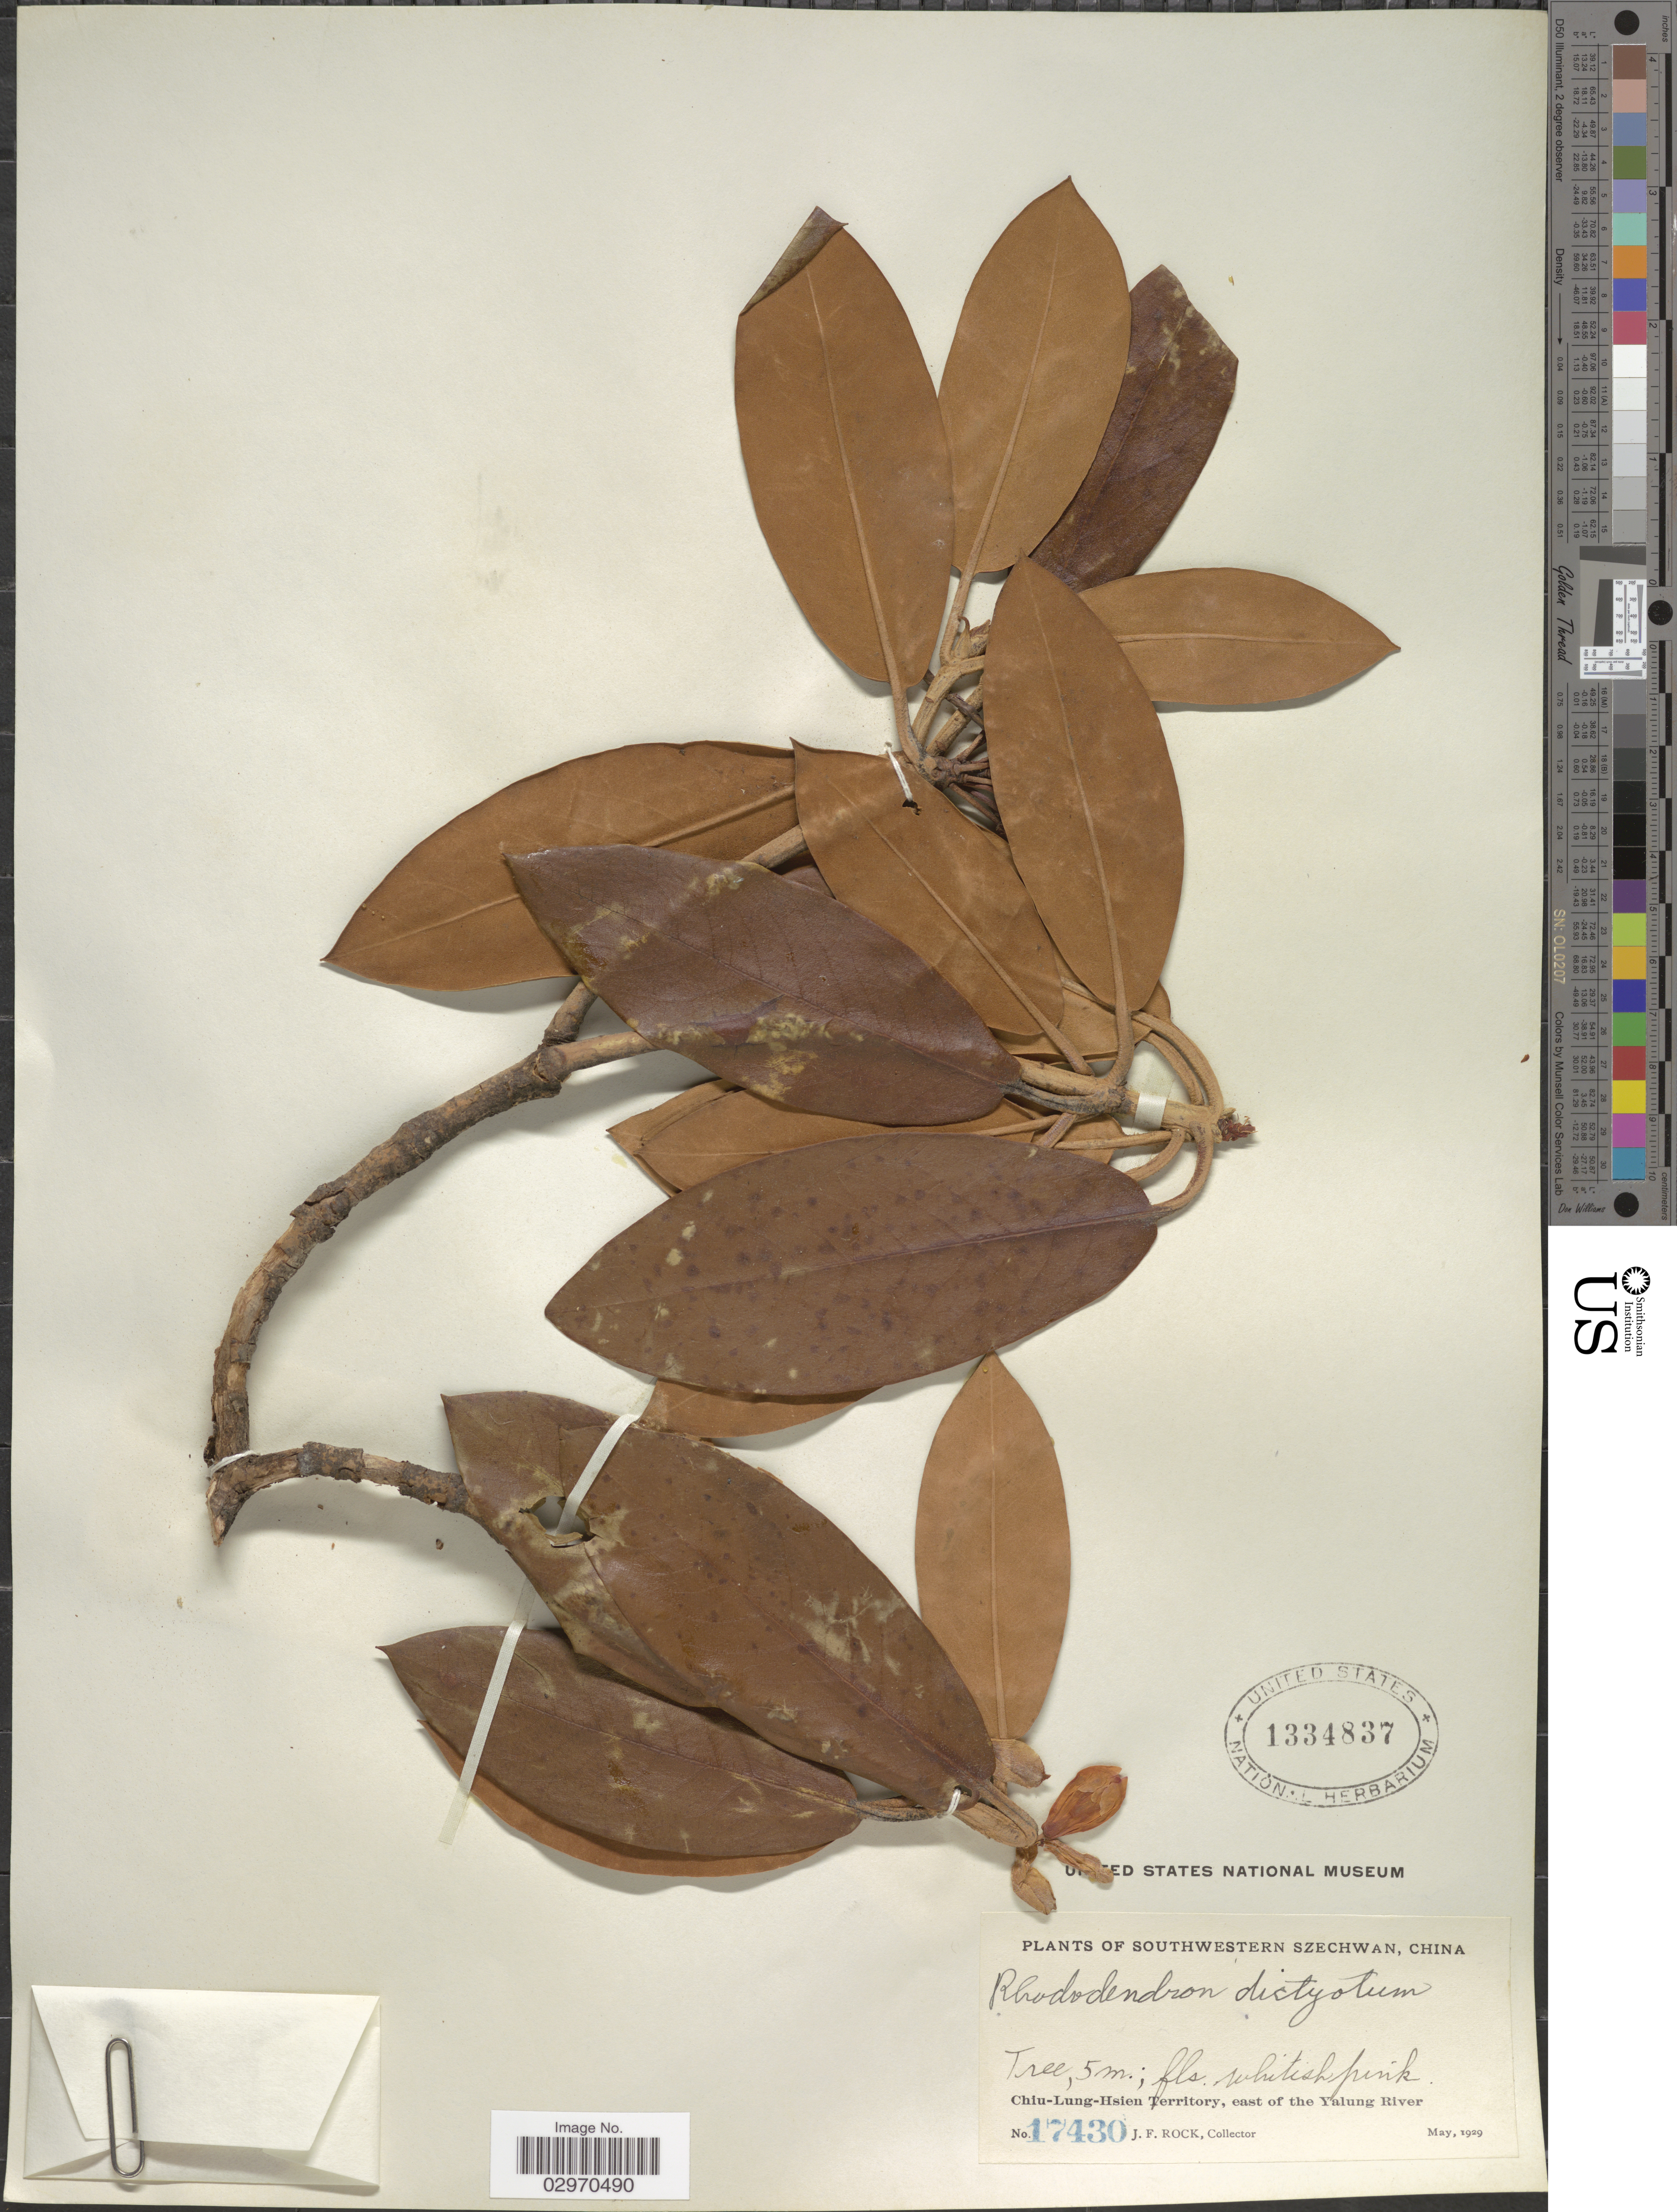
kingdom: Plantae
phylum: Tracheophyta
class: Magnoliopsida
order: Ericales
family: Ericaceae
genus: Rhododendron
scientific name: Rhododendron dictyotum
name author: Balf. f. ex Tagg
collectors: J. Rock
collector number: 17430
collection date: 1929-05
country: China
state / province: Sichuan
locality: Southwestern Szechwan. Chiu-Lung Hsien Territory, east of the Yalung River.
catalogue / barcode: US 1334837